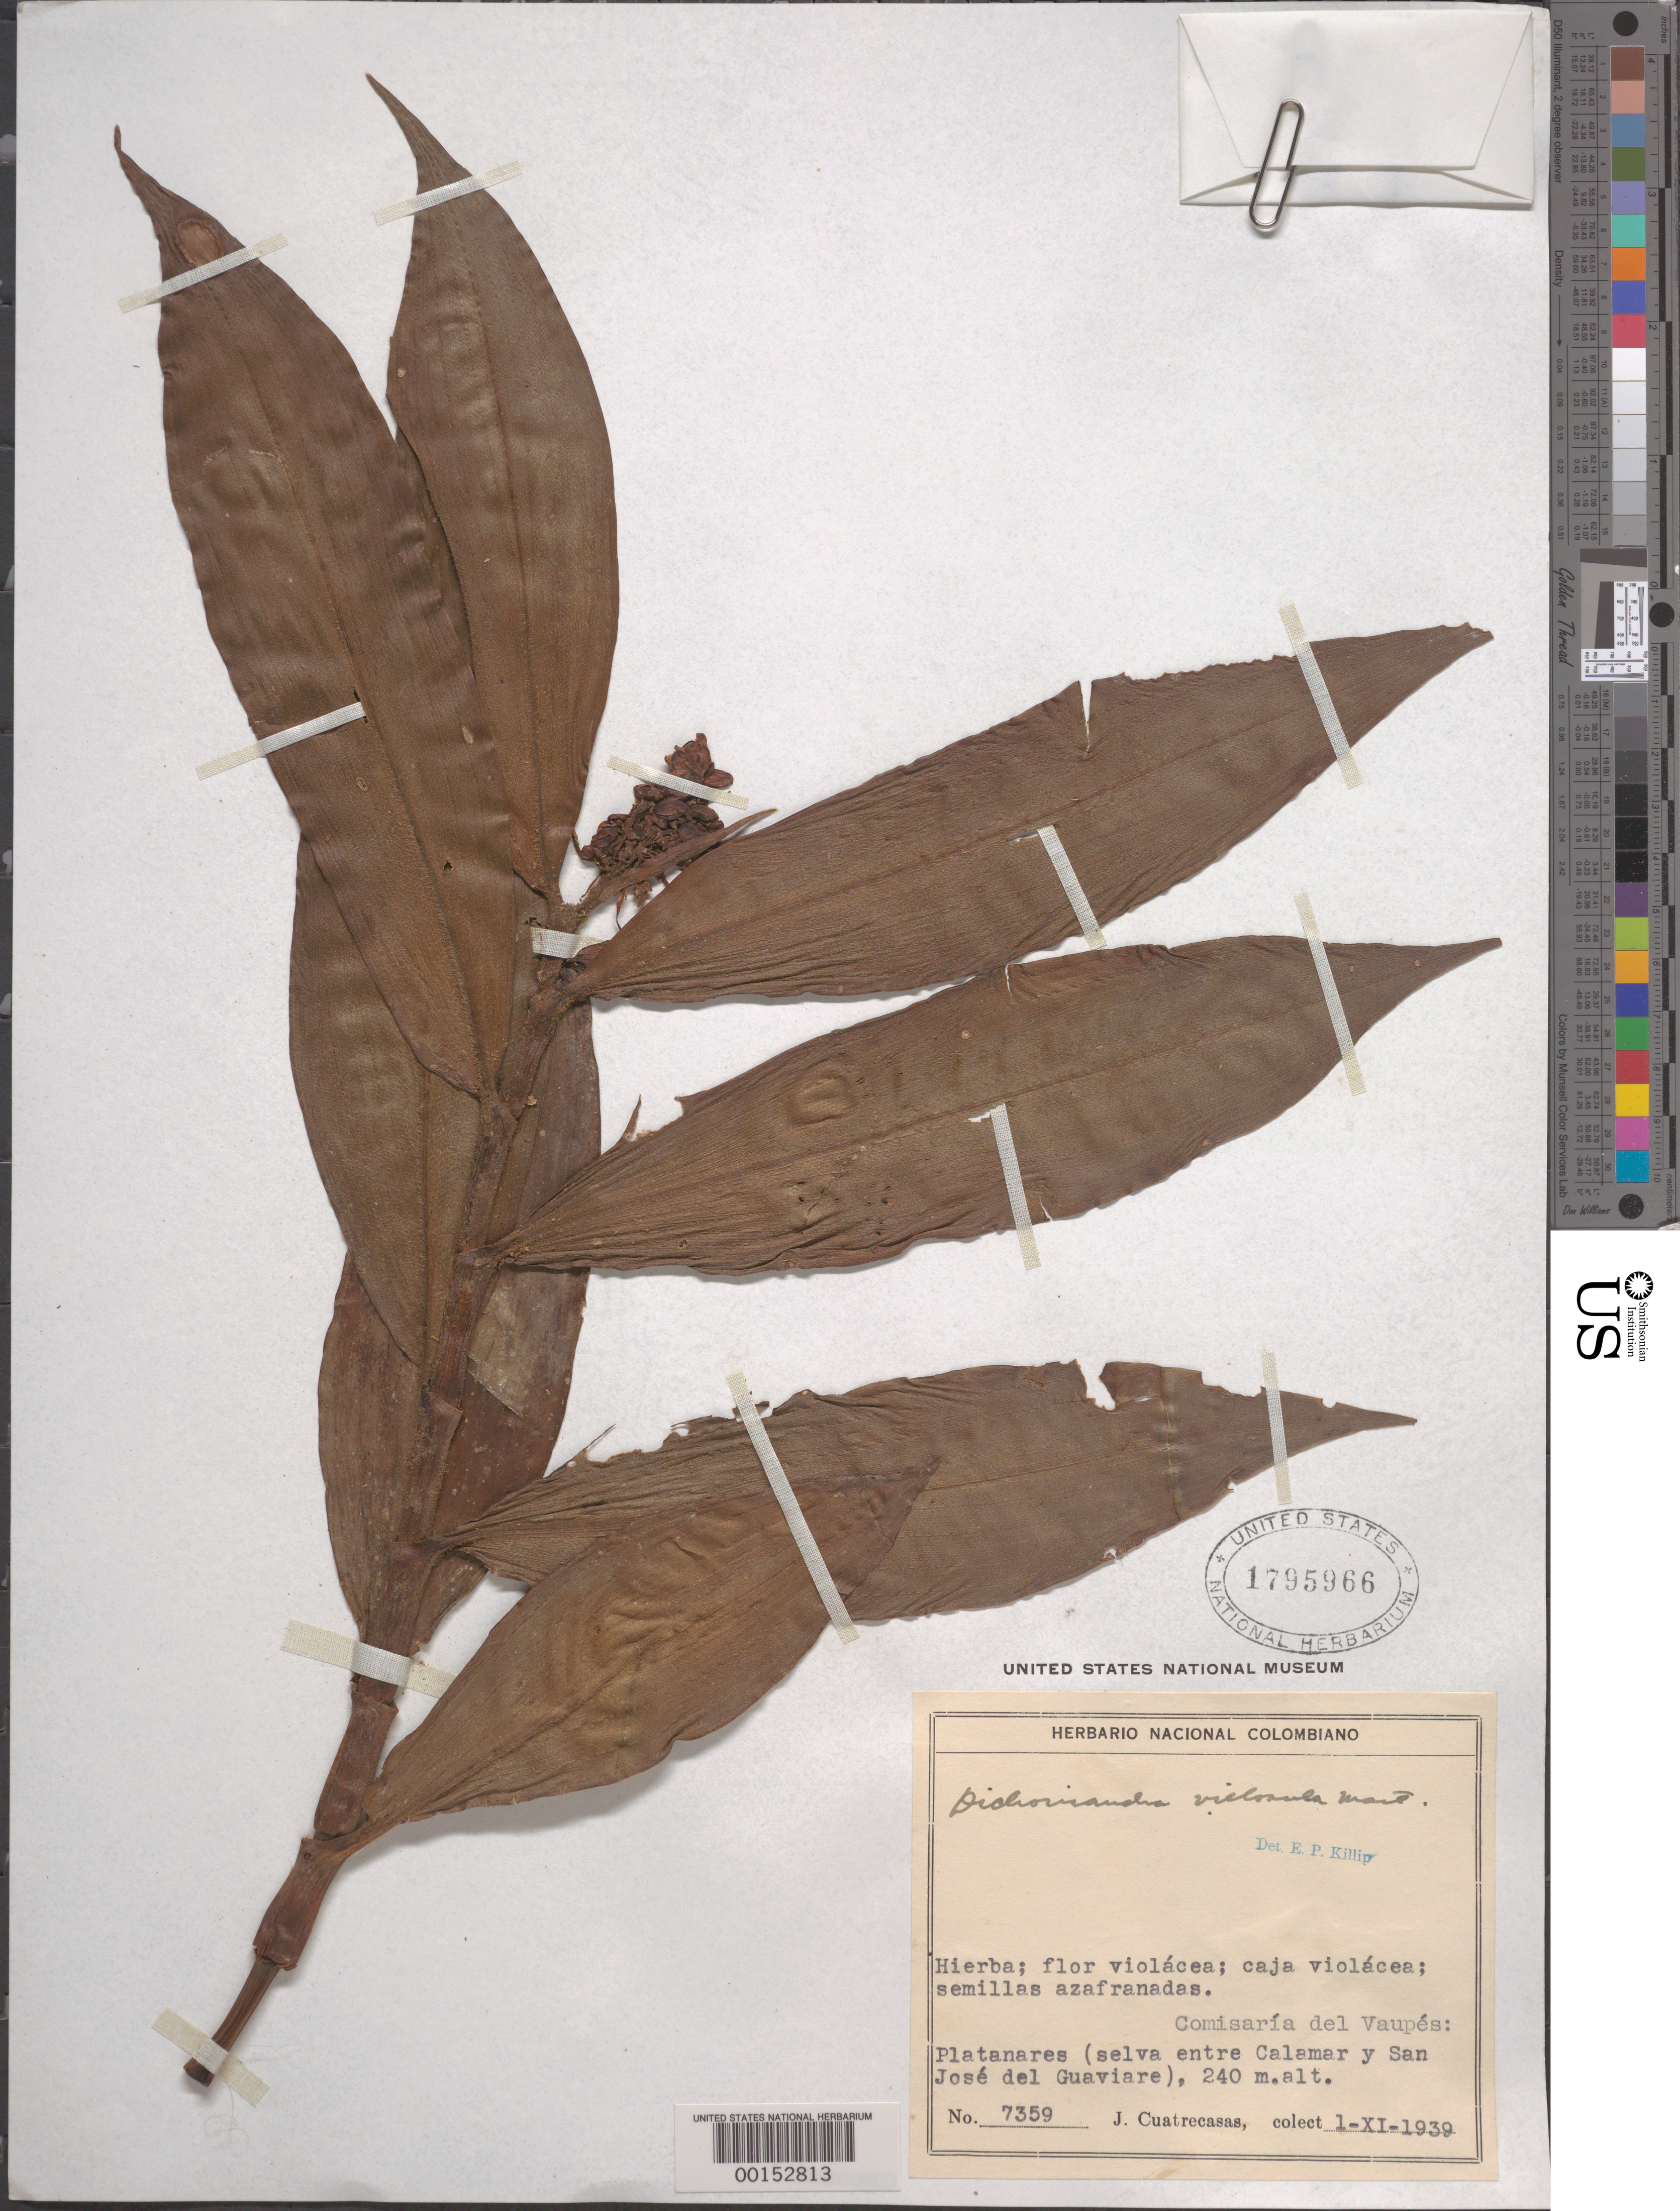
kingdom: Plantae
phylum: Tracheophyta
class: Liliopsida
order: Commelinales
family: Commelinaceae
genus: Dichorisandra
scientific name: Dichorisandra ulei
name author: J.F. Macbr.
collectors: J. Cuatrecasas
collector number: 7359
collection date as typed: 01 Nov 1939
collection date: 1939-11-01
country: Colombia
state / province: Vaupés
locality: Platanares, between Calamar and San Jose del Guaviare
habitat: Forest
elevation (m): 240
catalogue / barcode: US 1795966